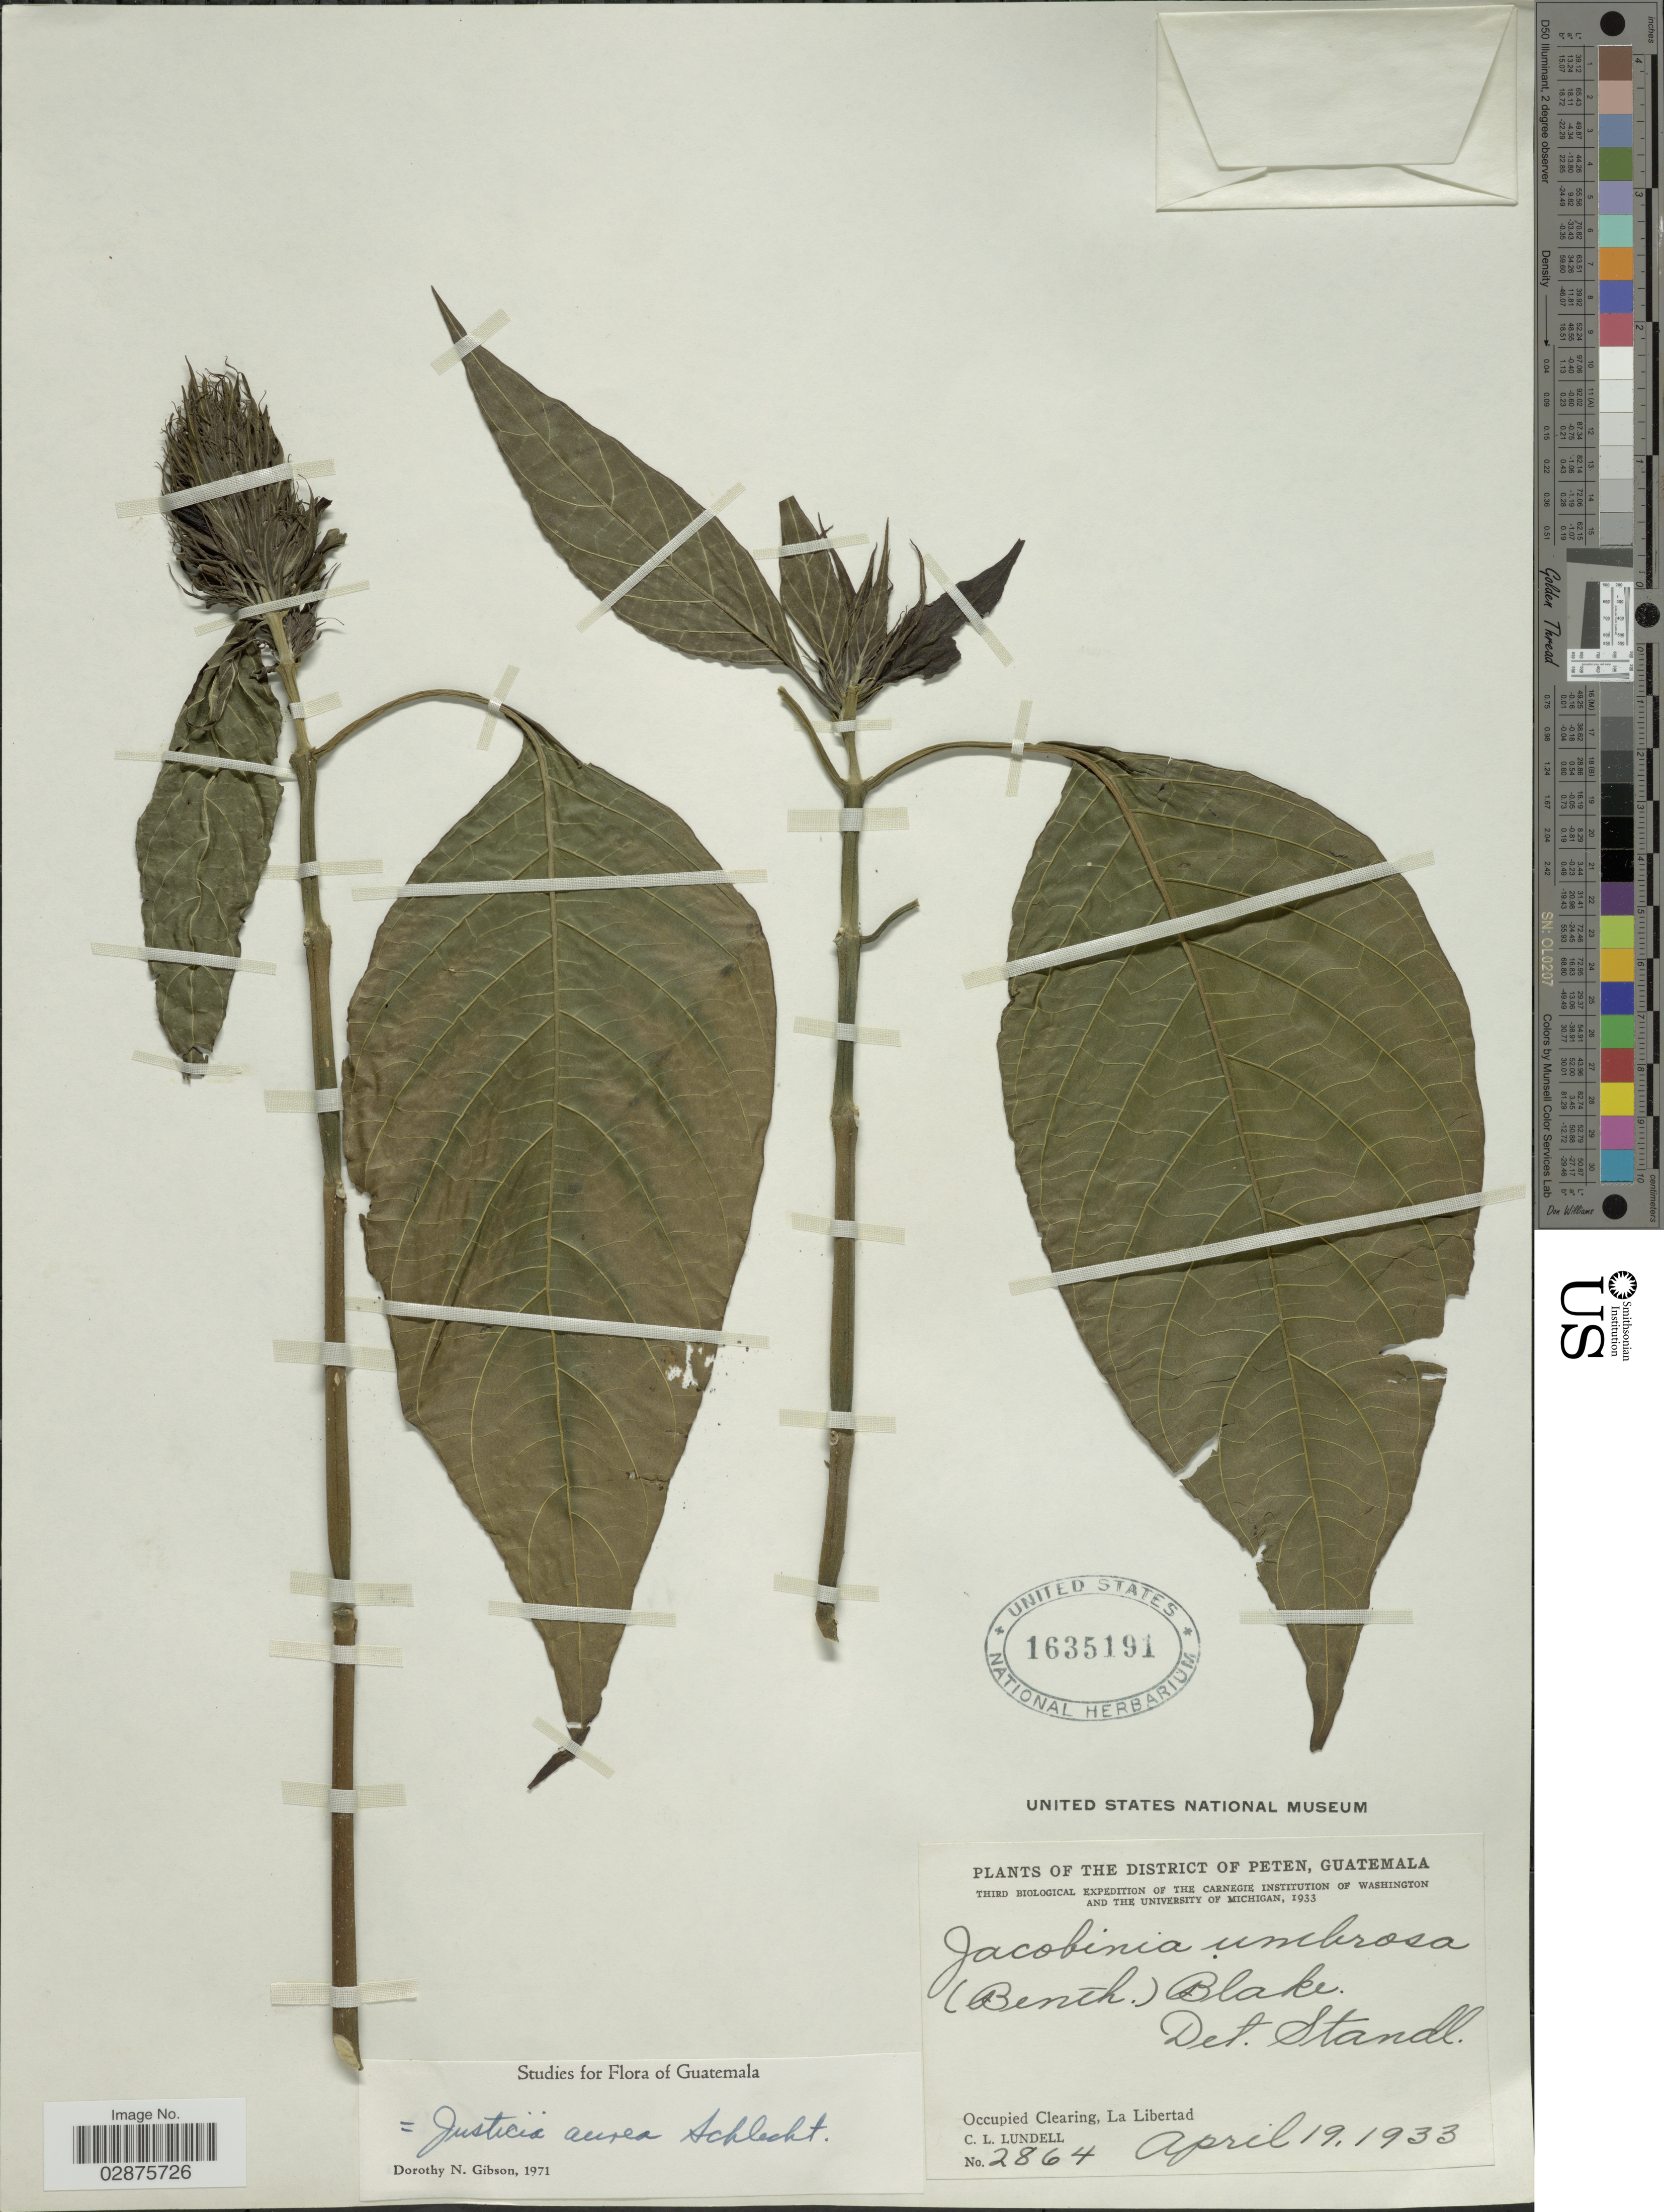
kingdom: Plantae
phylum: Tracheophyta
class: Magnoliopsida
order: Lamiales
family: Acanthaceae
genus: Justicia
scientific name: Justicia aurea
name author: Schltdl.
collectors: C. L. Lundell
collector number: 2864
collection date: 1933-04-19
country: Guatemala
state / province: El Petén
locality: The District of Peten, Guatemala. Occupied Clearing, La Libertad.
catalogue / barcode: US 1635191